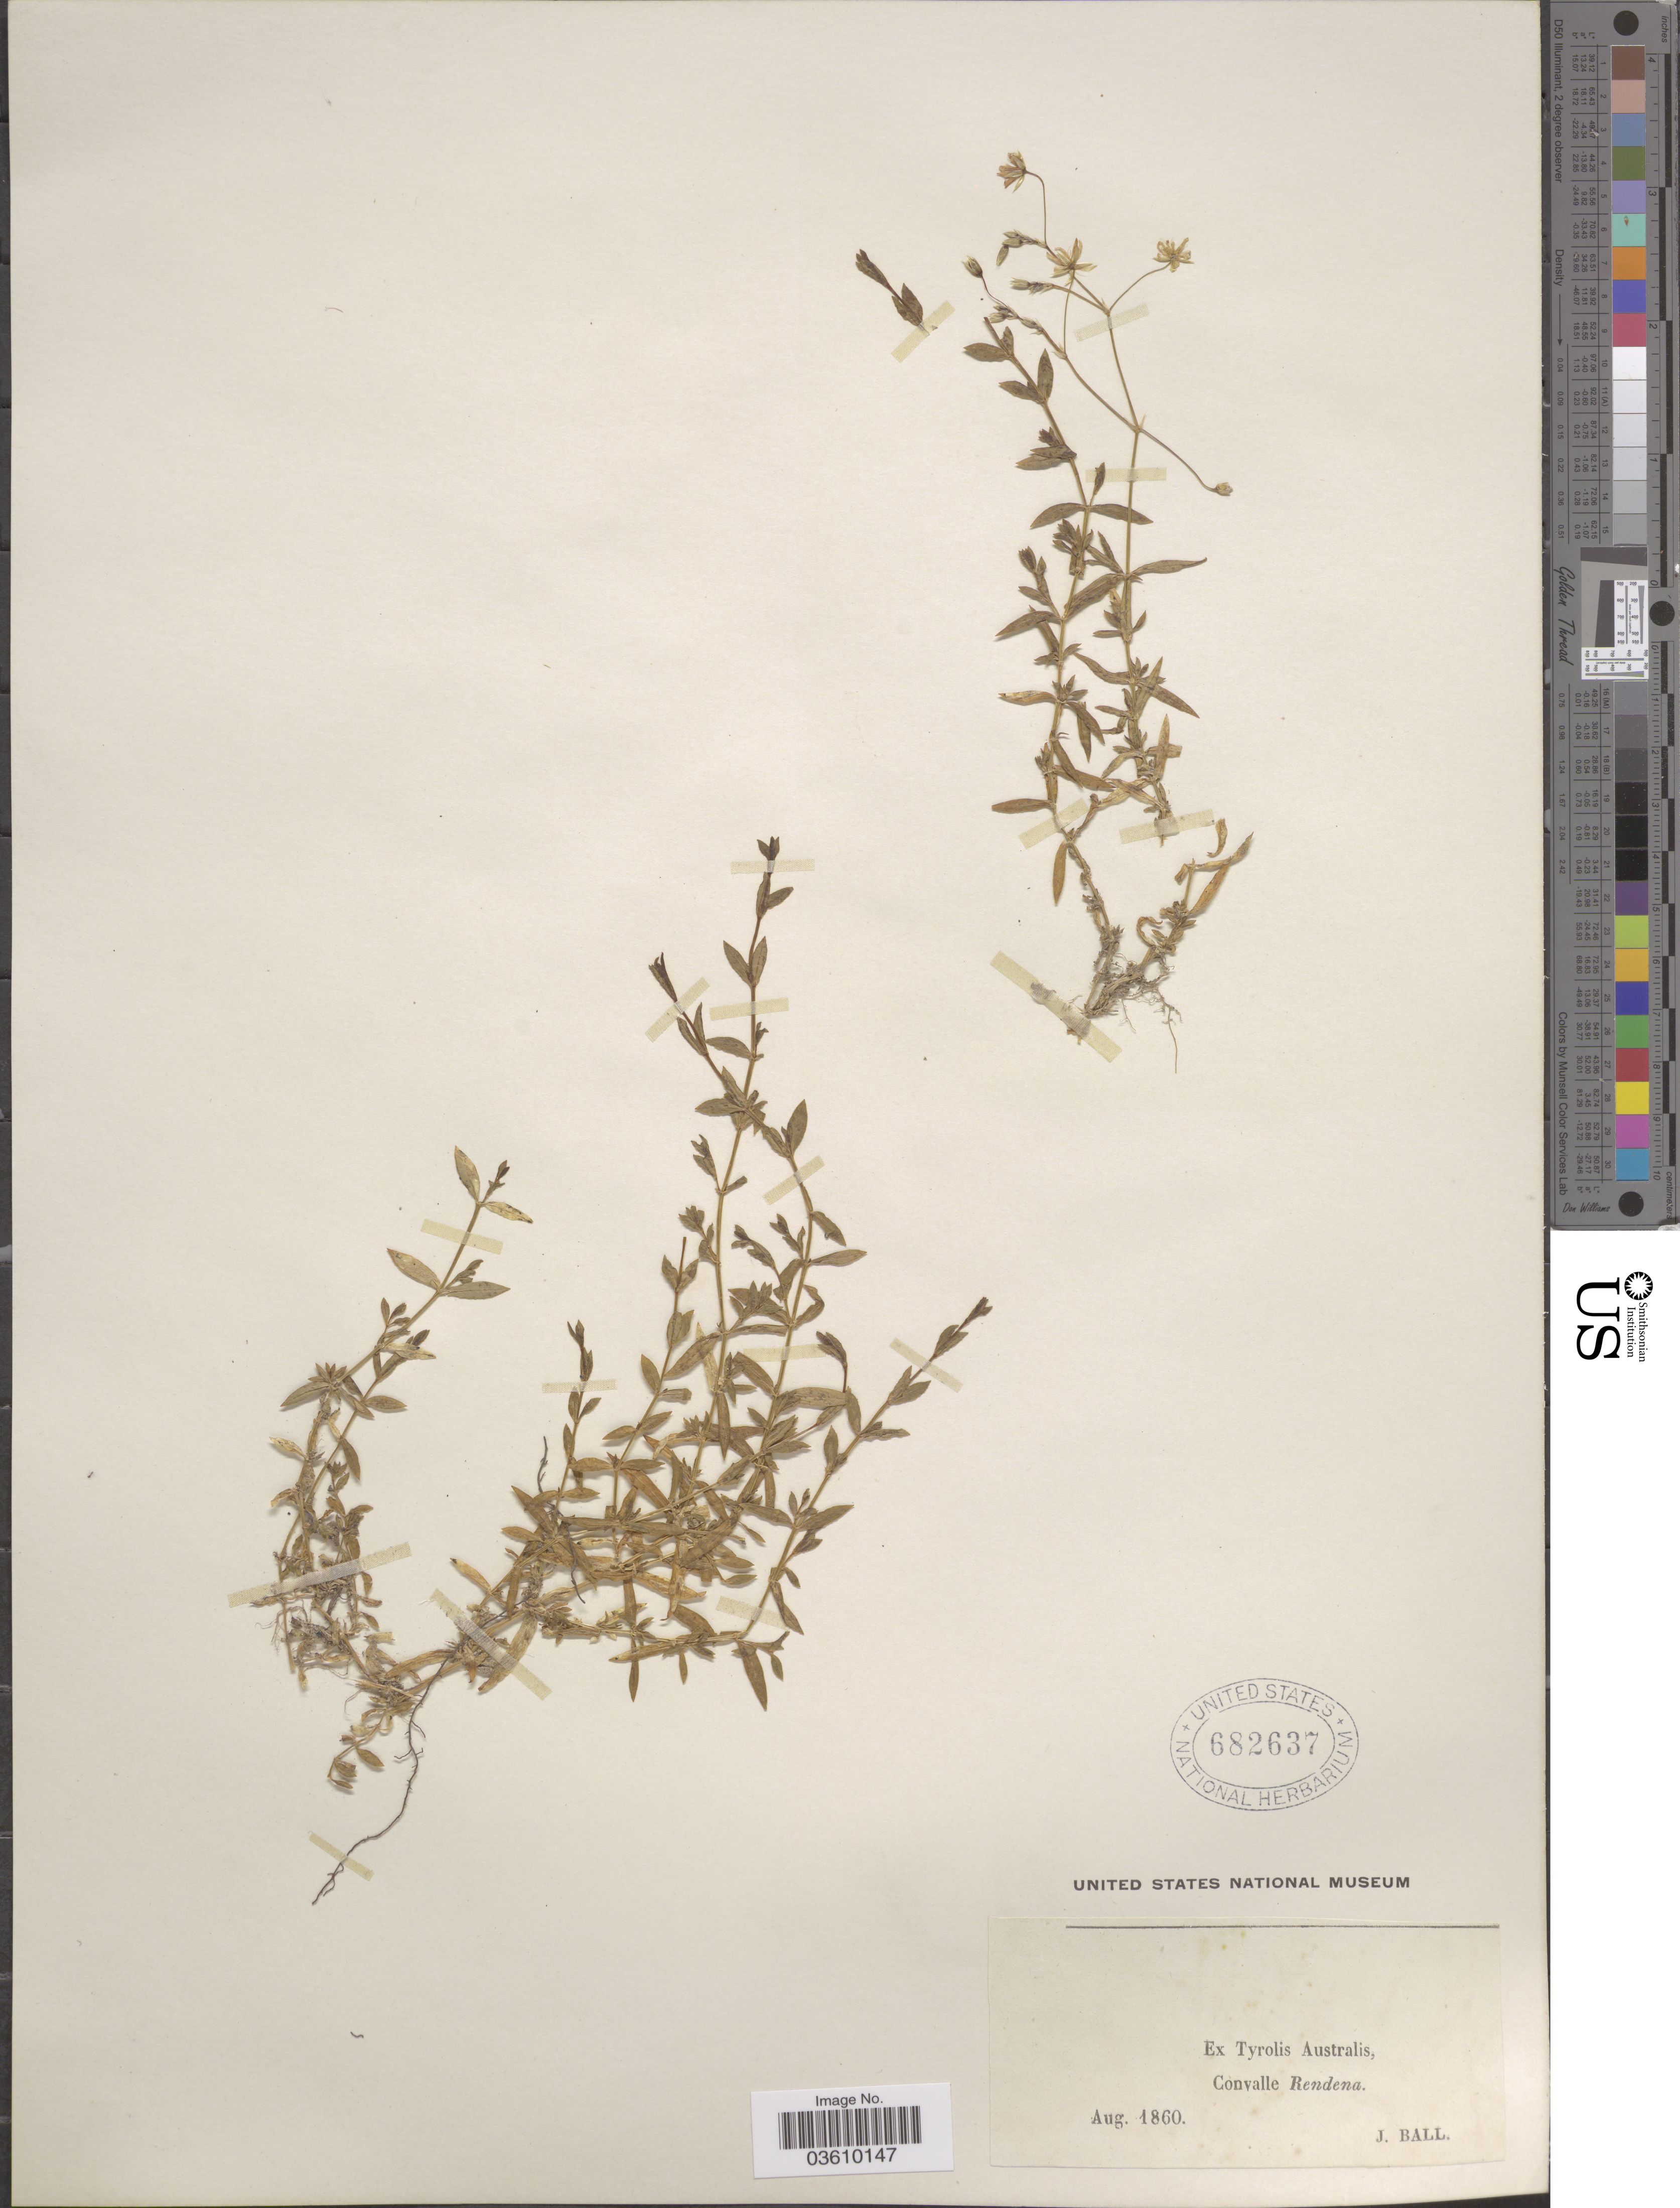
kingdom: Plantae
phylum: Tracheophyta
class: Magnoliopsida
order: Caryophyllales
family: Caryophyllaceae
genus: Stellaria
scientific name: Stellaria sp.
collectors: J. Ball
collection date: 1860-08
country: Italy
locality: Ex Tyrolis Australis, Convalle Rendena.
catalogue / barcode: US 682637